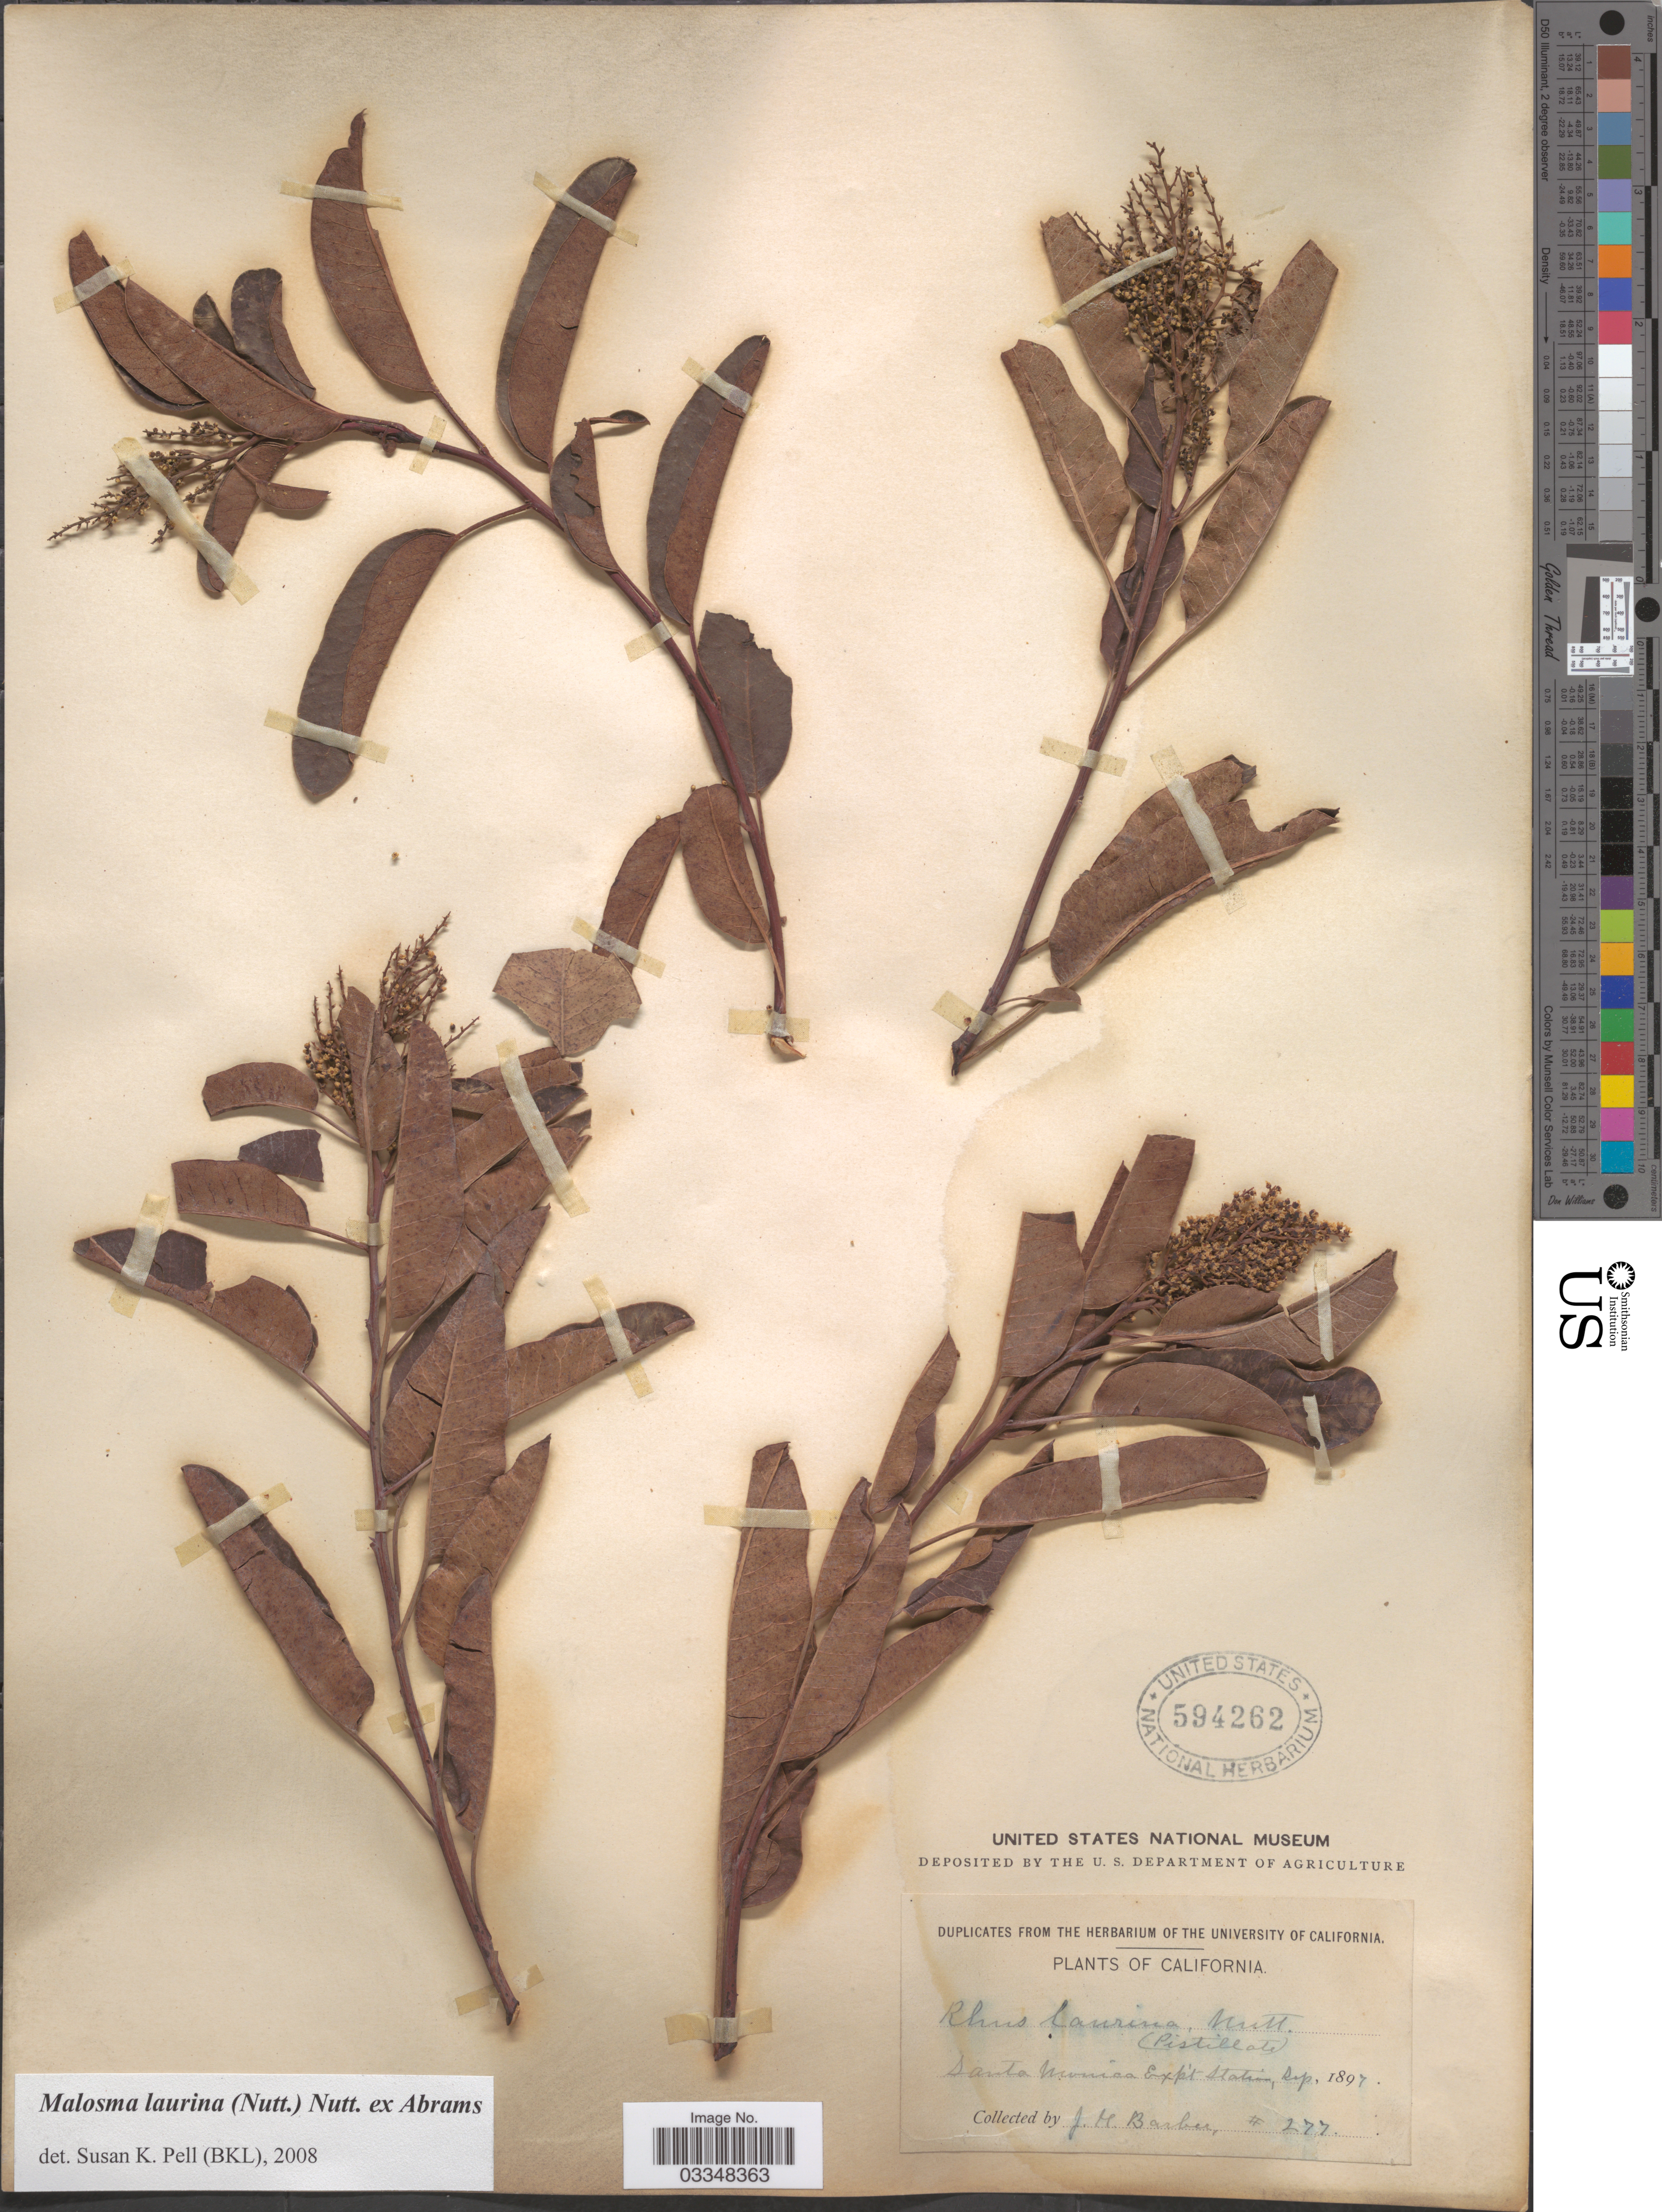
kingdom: Plantae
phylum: Tracheophyta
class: Magnoliopsida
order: Sapindales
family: Anacardiaceae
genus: Malosma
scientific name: Malosma laurina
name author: (Nutt.) Nutt. ex Abrams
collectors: J. Barber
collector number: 277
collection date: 1897-09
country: United States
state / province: California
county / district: Los Angeles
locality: Santa Monica Exp't Station.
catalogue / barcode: US 594262